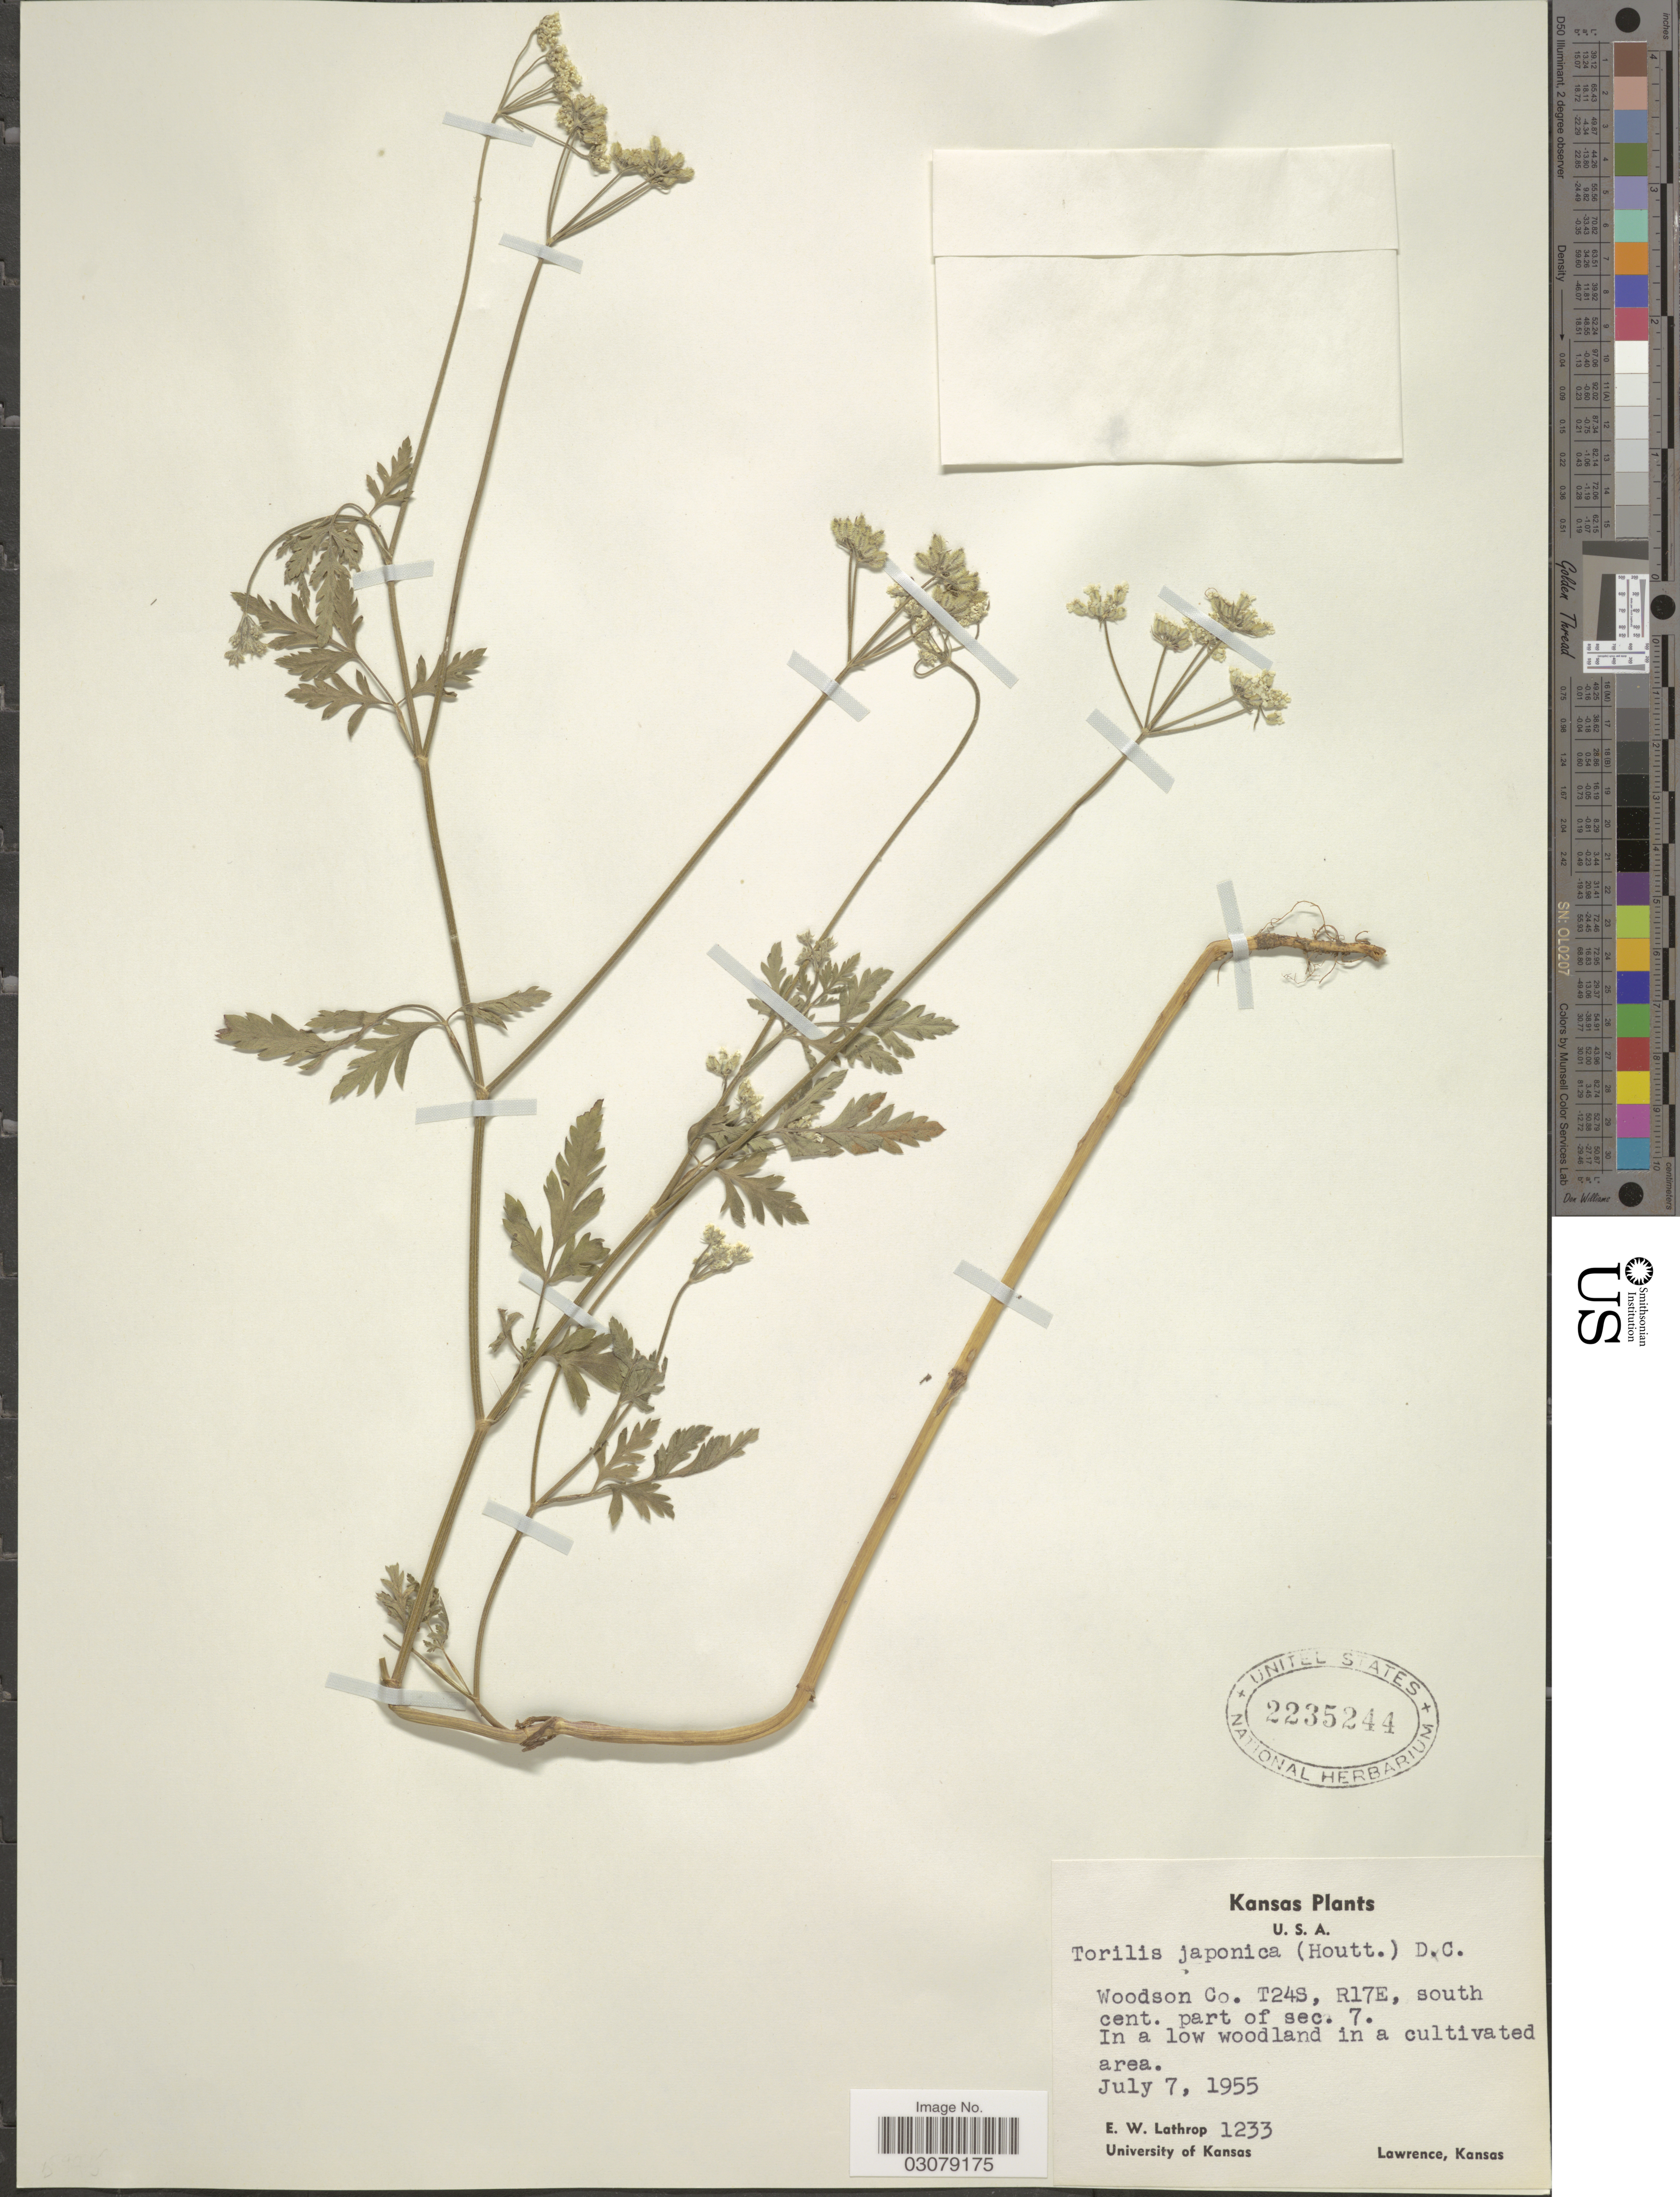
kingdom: Plantae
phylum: Tracheophyta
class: Magnoliopsida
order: Apiales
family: Apiaceae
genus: Torilis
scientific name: Torilis japonica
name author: (Houtt.) DC.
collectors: E. W. Lathrop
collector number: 1233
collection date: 1955-07-07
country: United States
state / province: Kansas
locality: Woodson Co. T24S, R17E, south cent. part of sec. 7.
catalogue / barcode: US 2235244